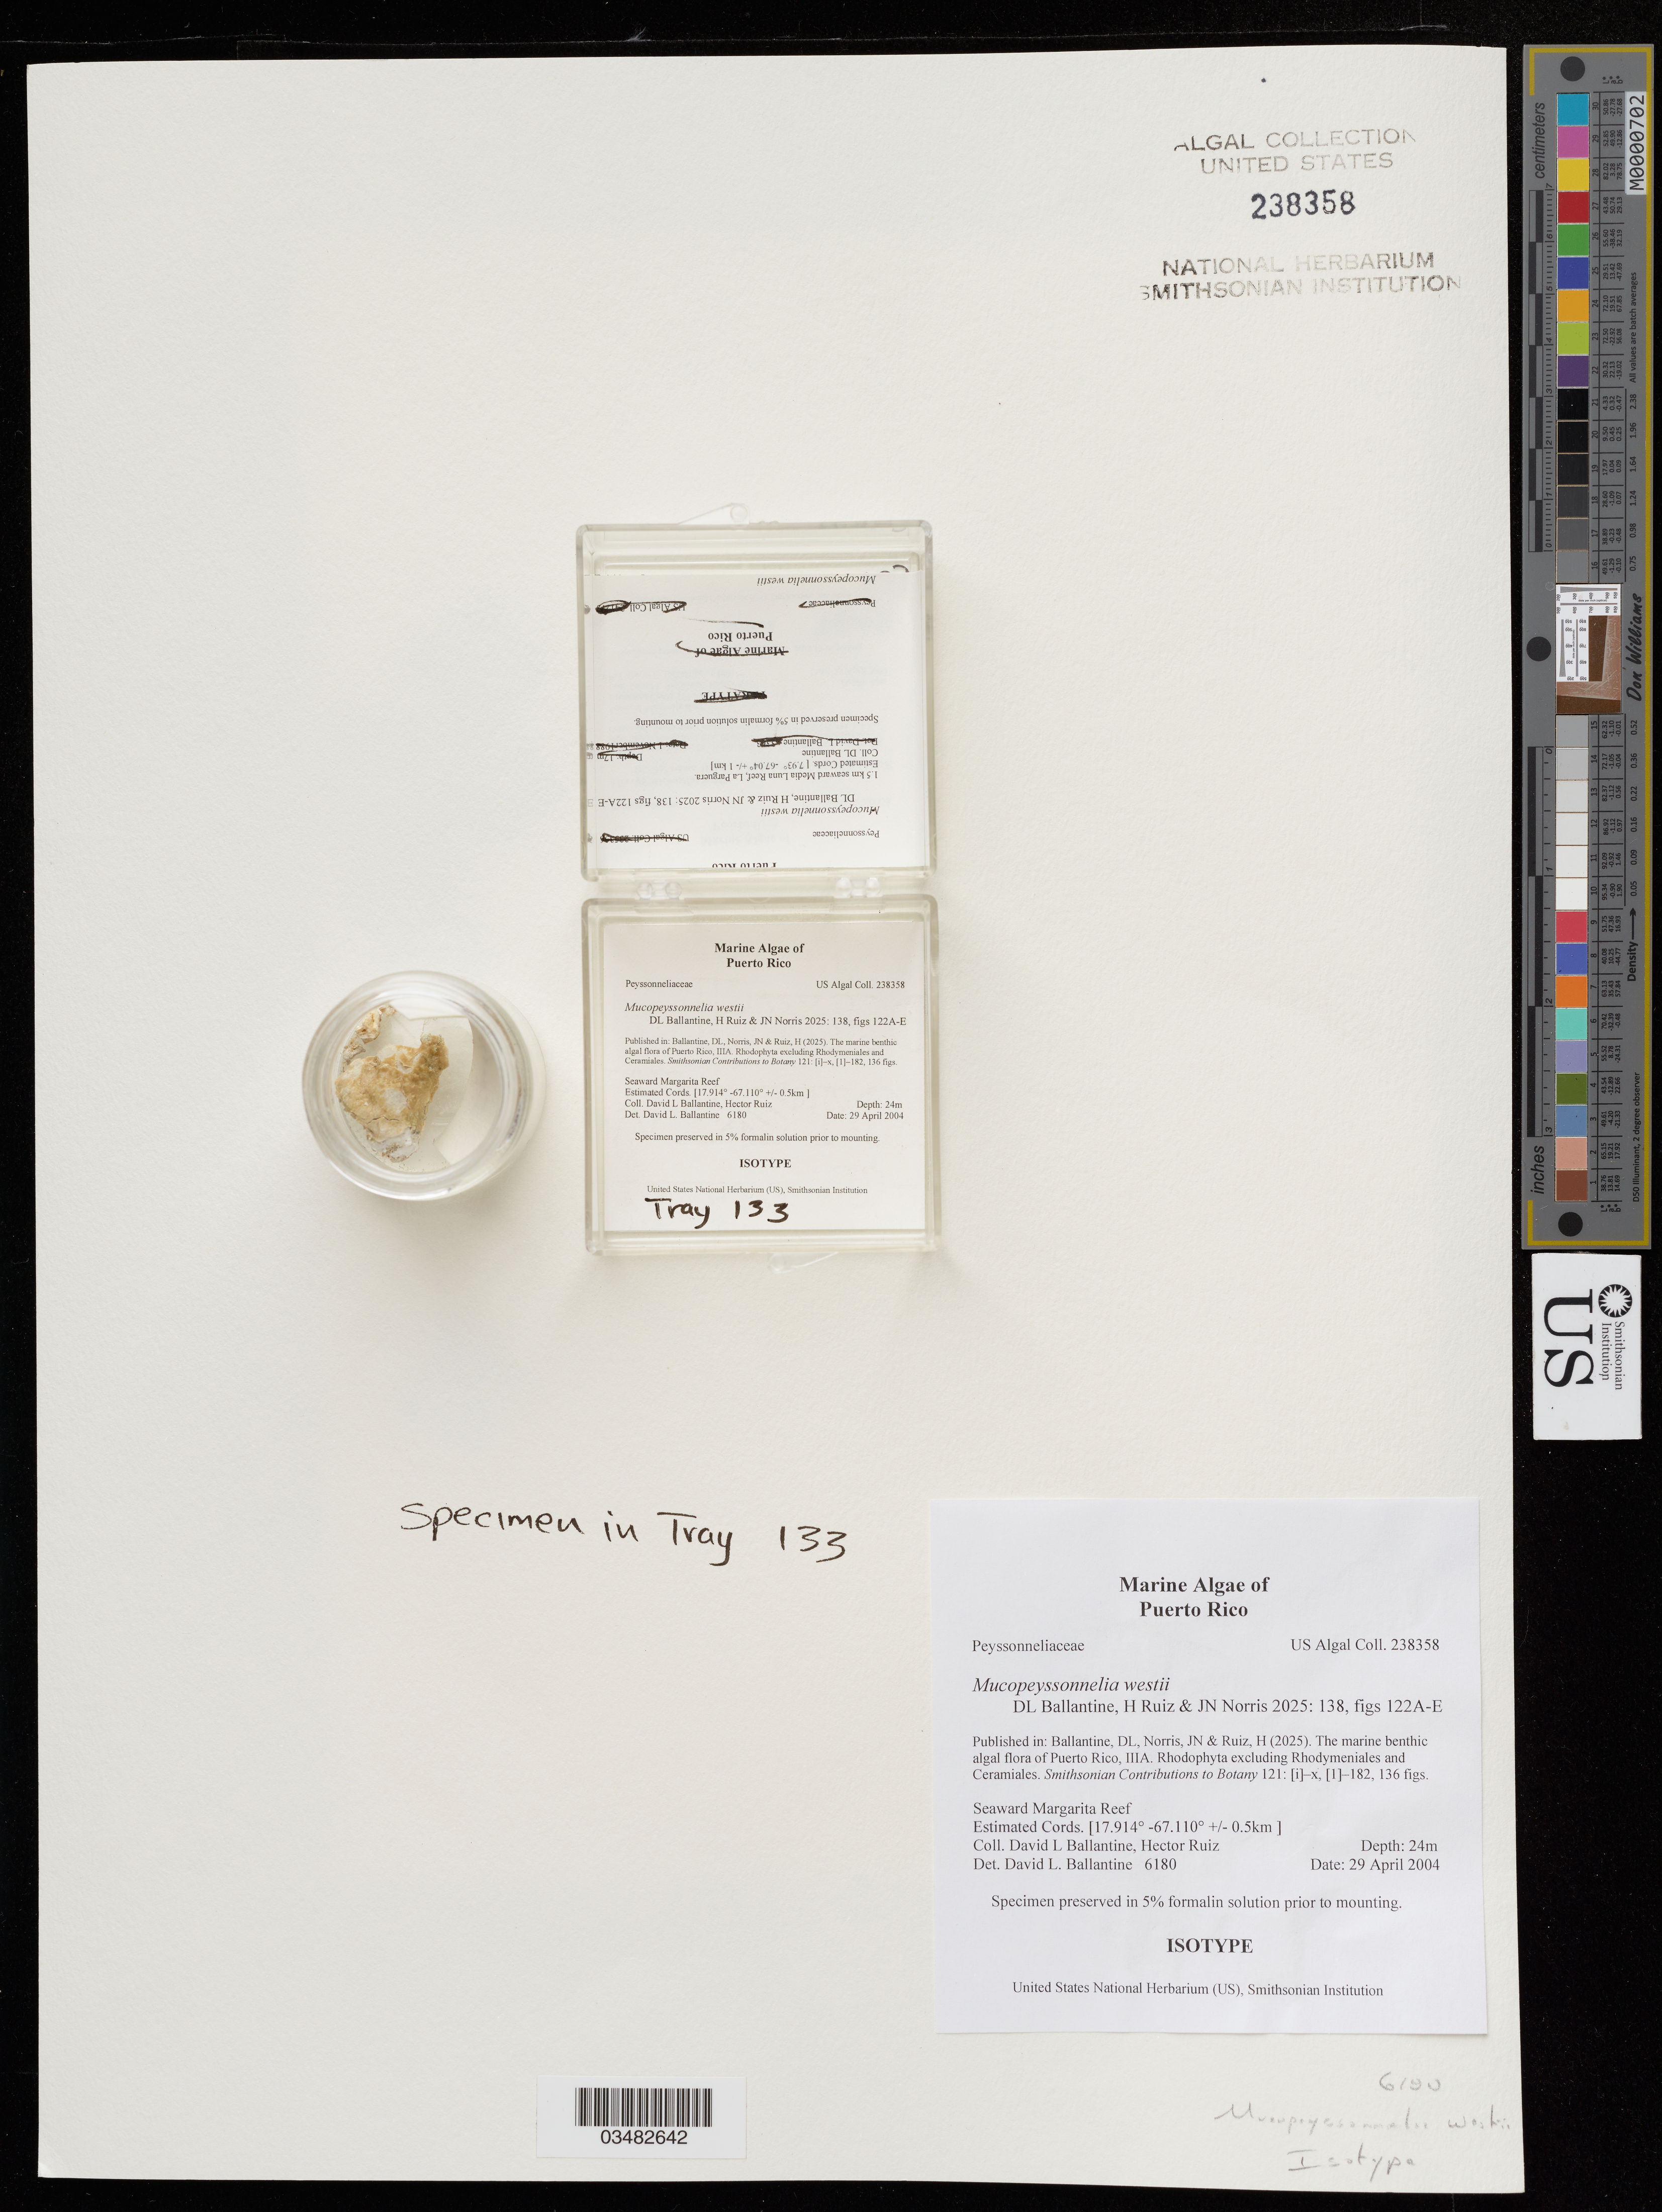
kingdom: Plantae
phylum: Rhodophyta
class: Florideophyceae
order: Peyssonneliales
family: Peyssonneliaceae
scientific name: Mucopeyssonnelia westii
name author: D.L.Ballantine et al.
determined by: Ballantine, D. L.; Ruiz, Hector J.; Norris, James N.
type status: Isotype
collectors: D.L. Ballantine & H. Ruiz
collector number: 6180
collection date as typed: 29 April 2004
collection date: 2004-04-29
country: Puerto Rico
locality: Seaward Margarita Reef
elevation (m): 24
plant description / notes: Specimen preserved in 5% formalin solution prior to mounting. Located in Bulky Tray 133.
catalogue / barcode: US 238358